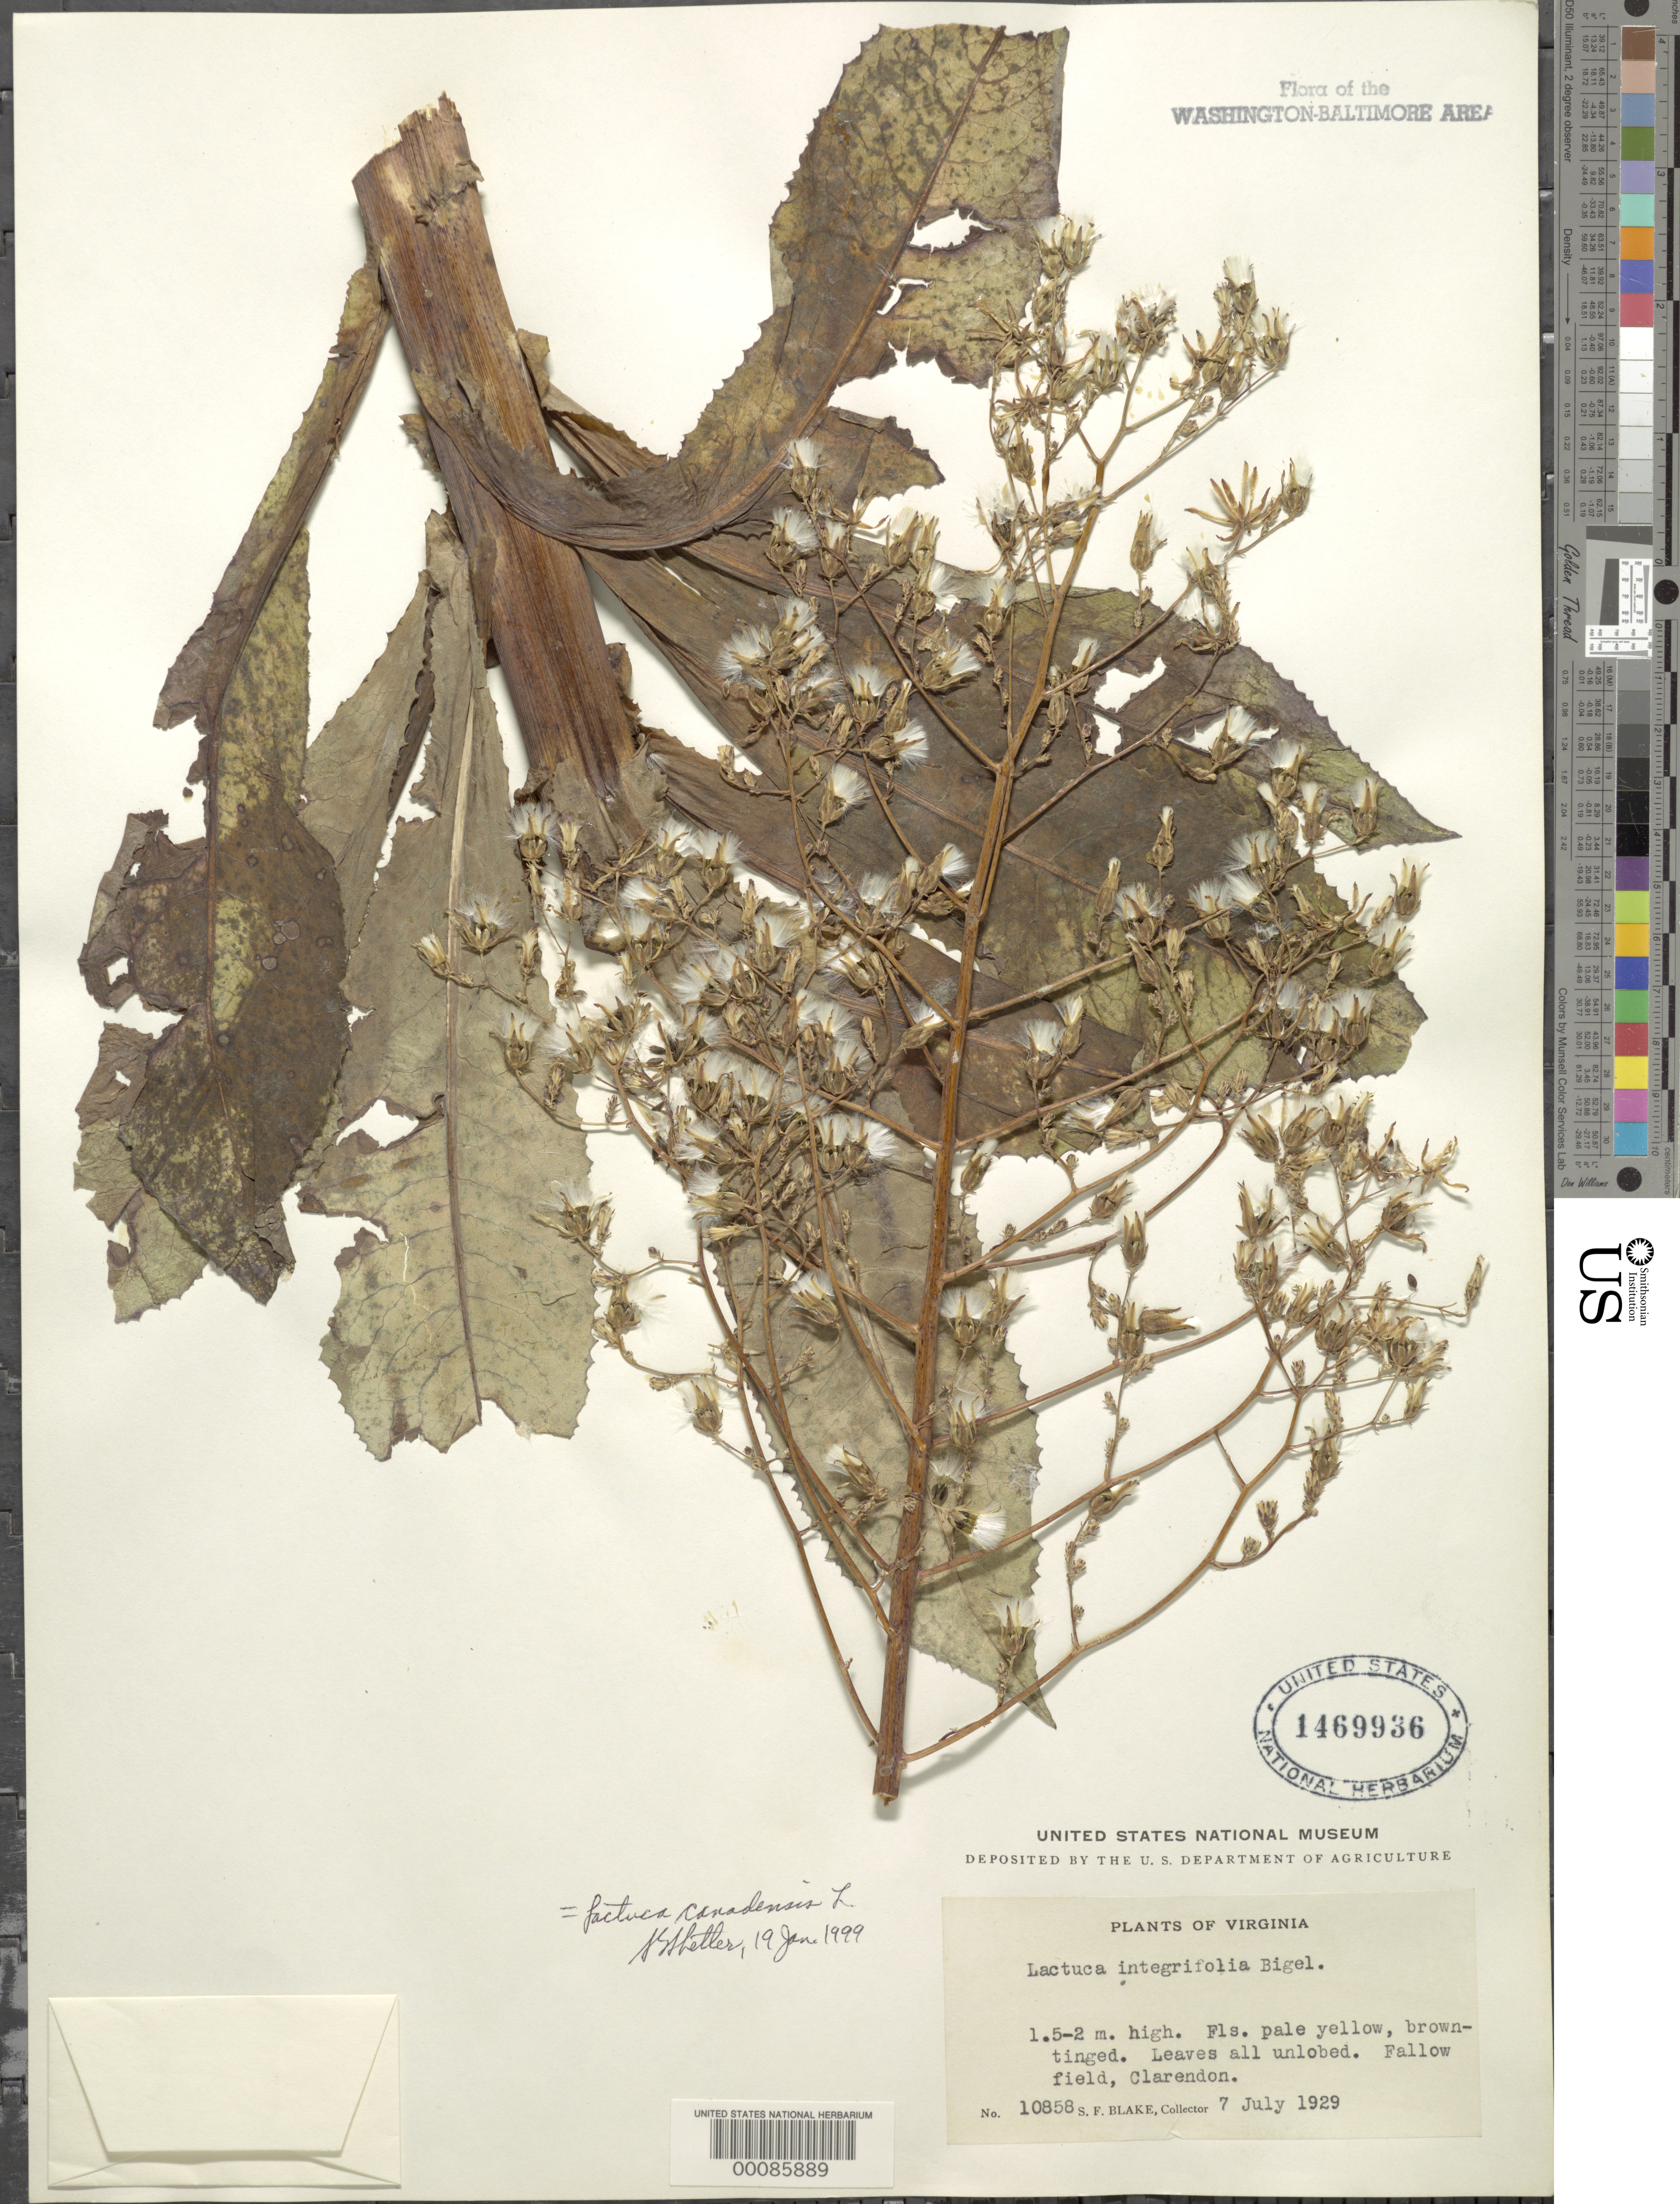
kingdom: Plantae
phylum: Tracheophyta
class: Magnoliopsida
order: Asterales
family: Asteraceae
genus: Lactuca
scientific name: Lactuca canadensis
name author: L.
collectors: S. Blake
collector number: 10858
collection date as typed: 07 Jul 1929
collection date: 1929-07-07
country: United States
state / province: Virginia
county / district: Arlington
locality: Clarendon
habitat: Fallow field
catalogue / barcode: US 1469936